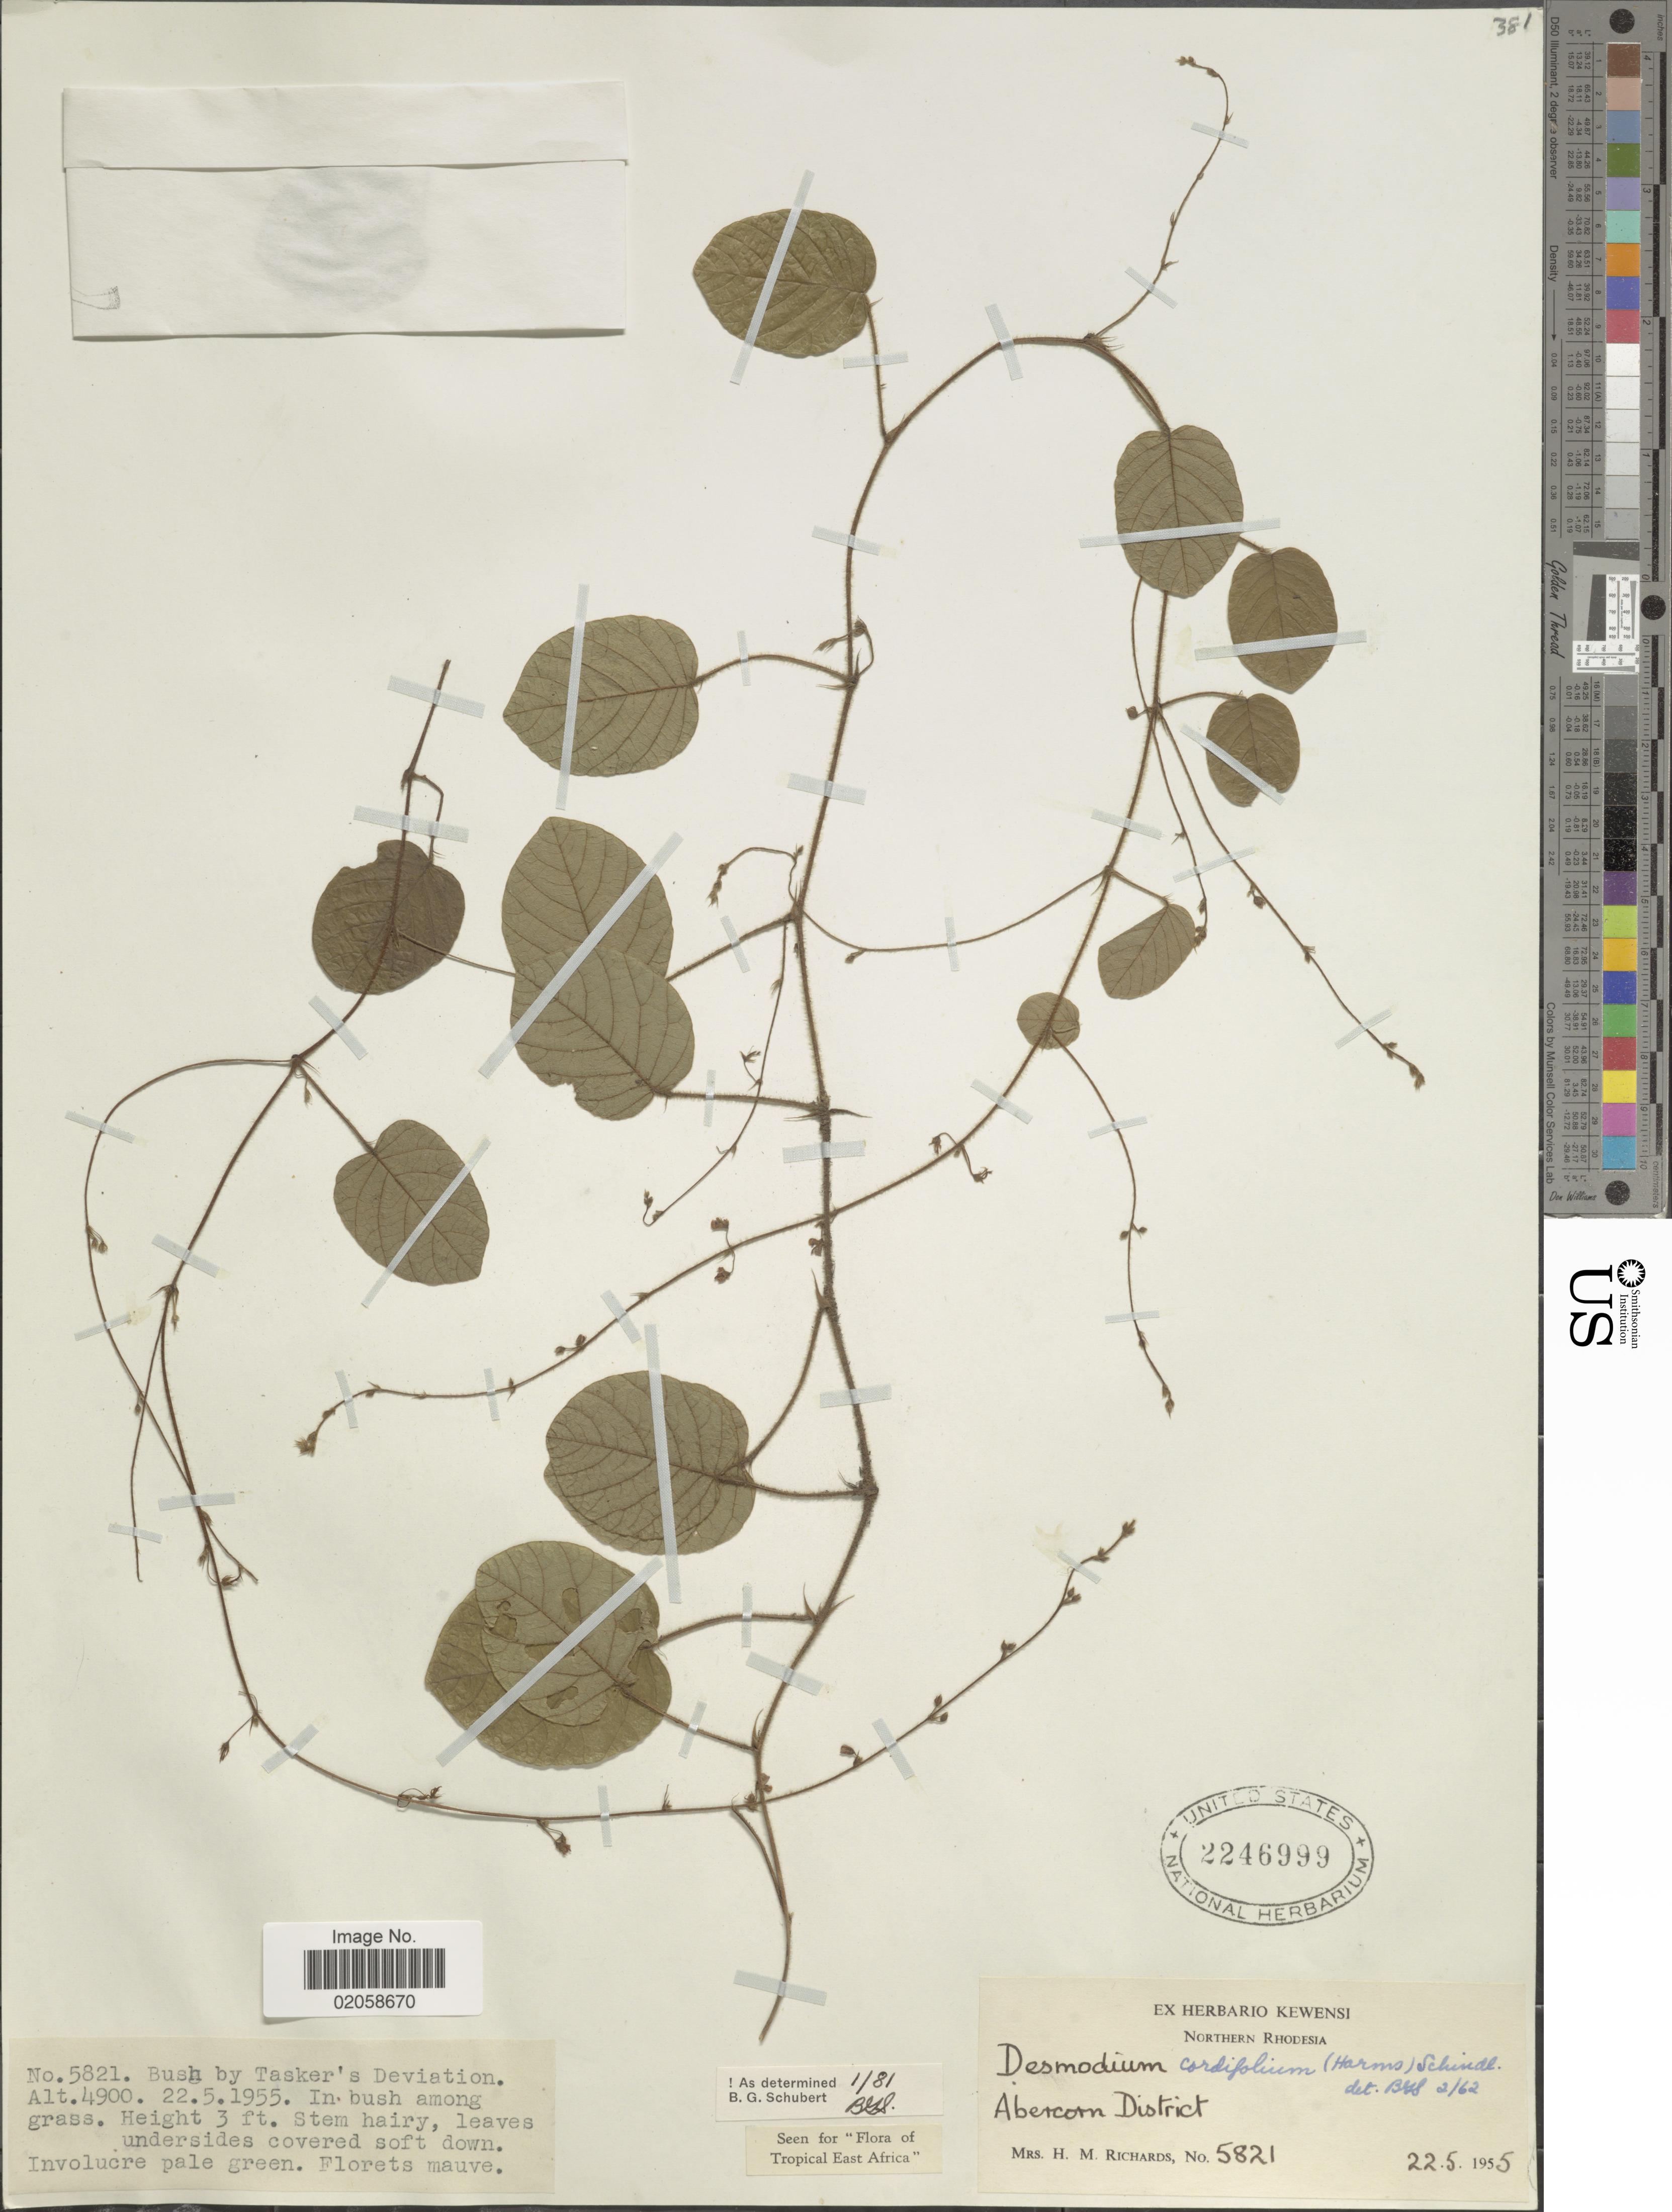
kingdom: Plantae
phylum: Tracheophyta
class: Magnoliopsida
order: Fabales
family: Fabaceae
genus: Grona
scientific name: Grona cordifolia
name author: (Harms) H. Ohashi & K. Ohashi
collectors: H. Richards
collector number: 5821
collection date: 1955-05-22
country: Zimbabwe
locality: Northern Rhodesia, Abercorn District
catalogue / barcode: US 2246999